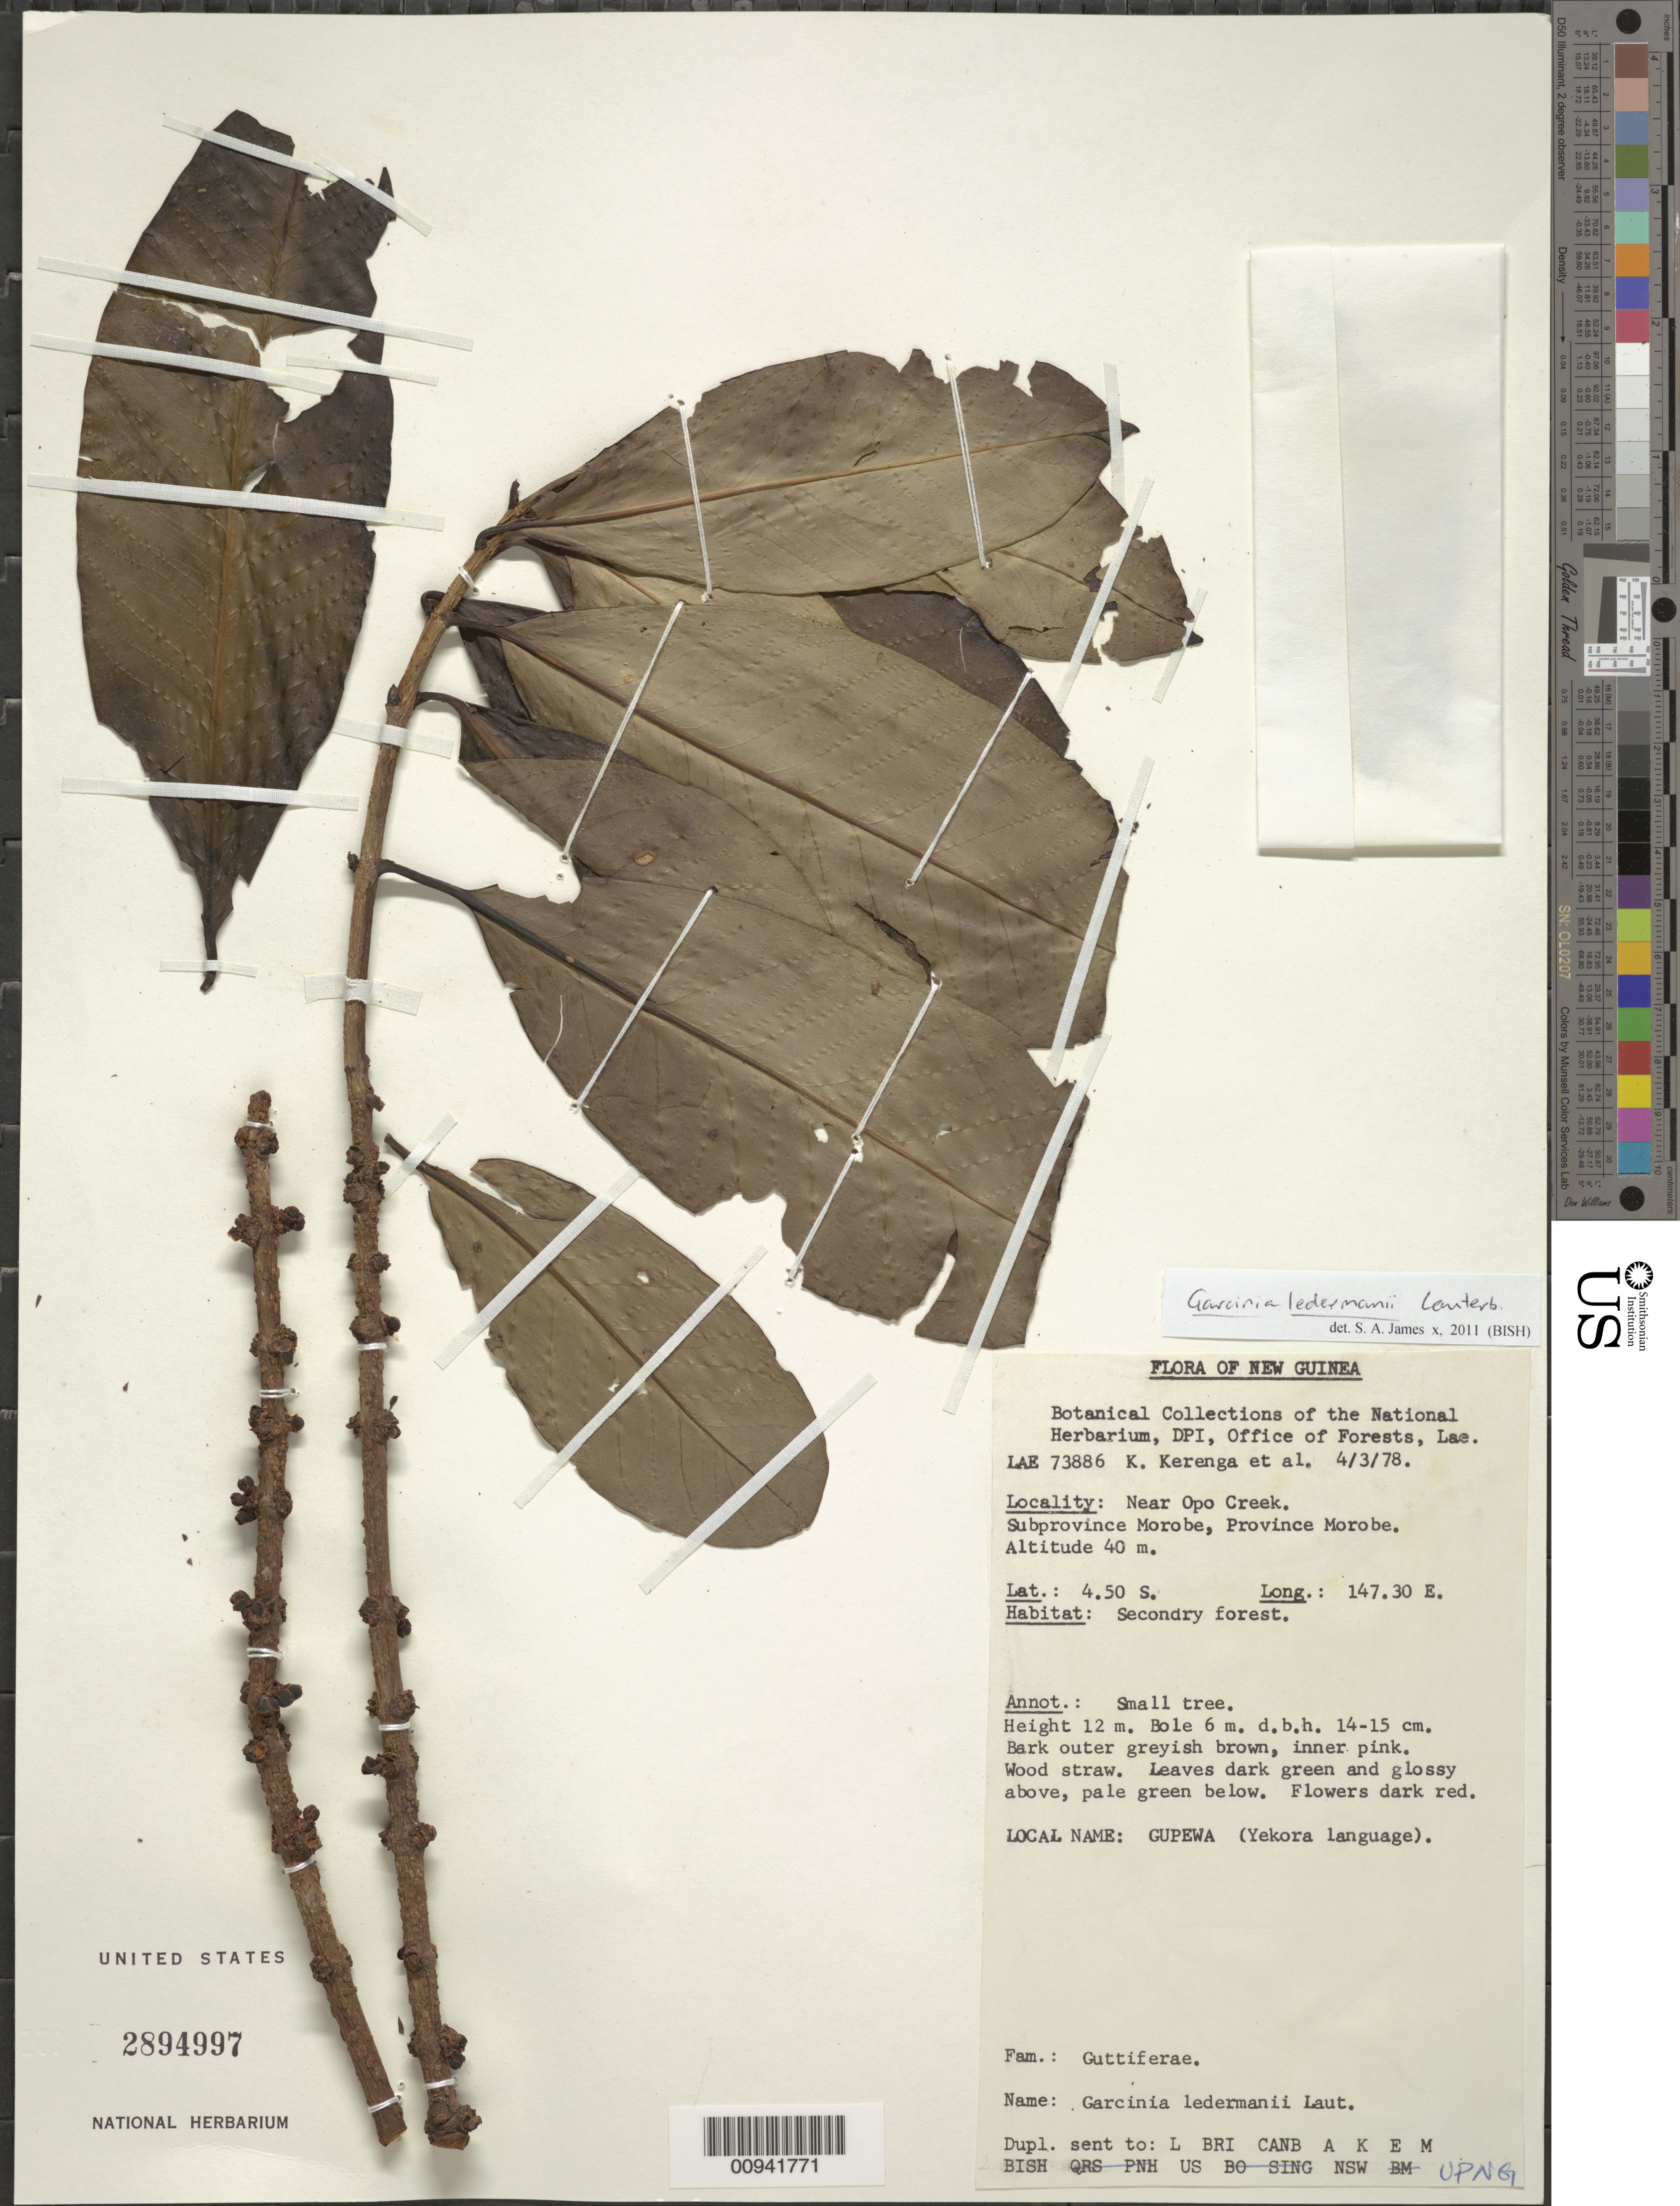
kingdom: Plantae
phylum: Tracheophyta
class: Magnoliopsida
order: Malpighiales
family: Clusiaceae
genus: Garcinia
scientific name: Garcinia sp.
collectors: K. Kerenga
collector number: LAE 73886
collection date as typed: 04 Mar 1978 or 03 Apr 1978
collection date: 1978-03-04 or 1978-04-03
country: Papua New Guinea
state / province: Morobe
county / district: Morobe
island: New Guinea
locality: Office of Forests, LAE, near Opo Creek.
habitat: Secondry forest.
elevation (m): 40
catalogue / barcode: US 2894997